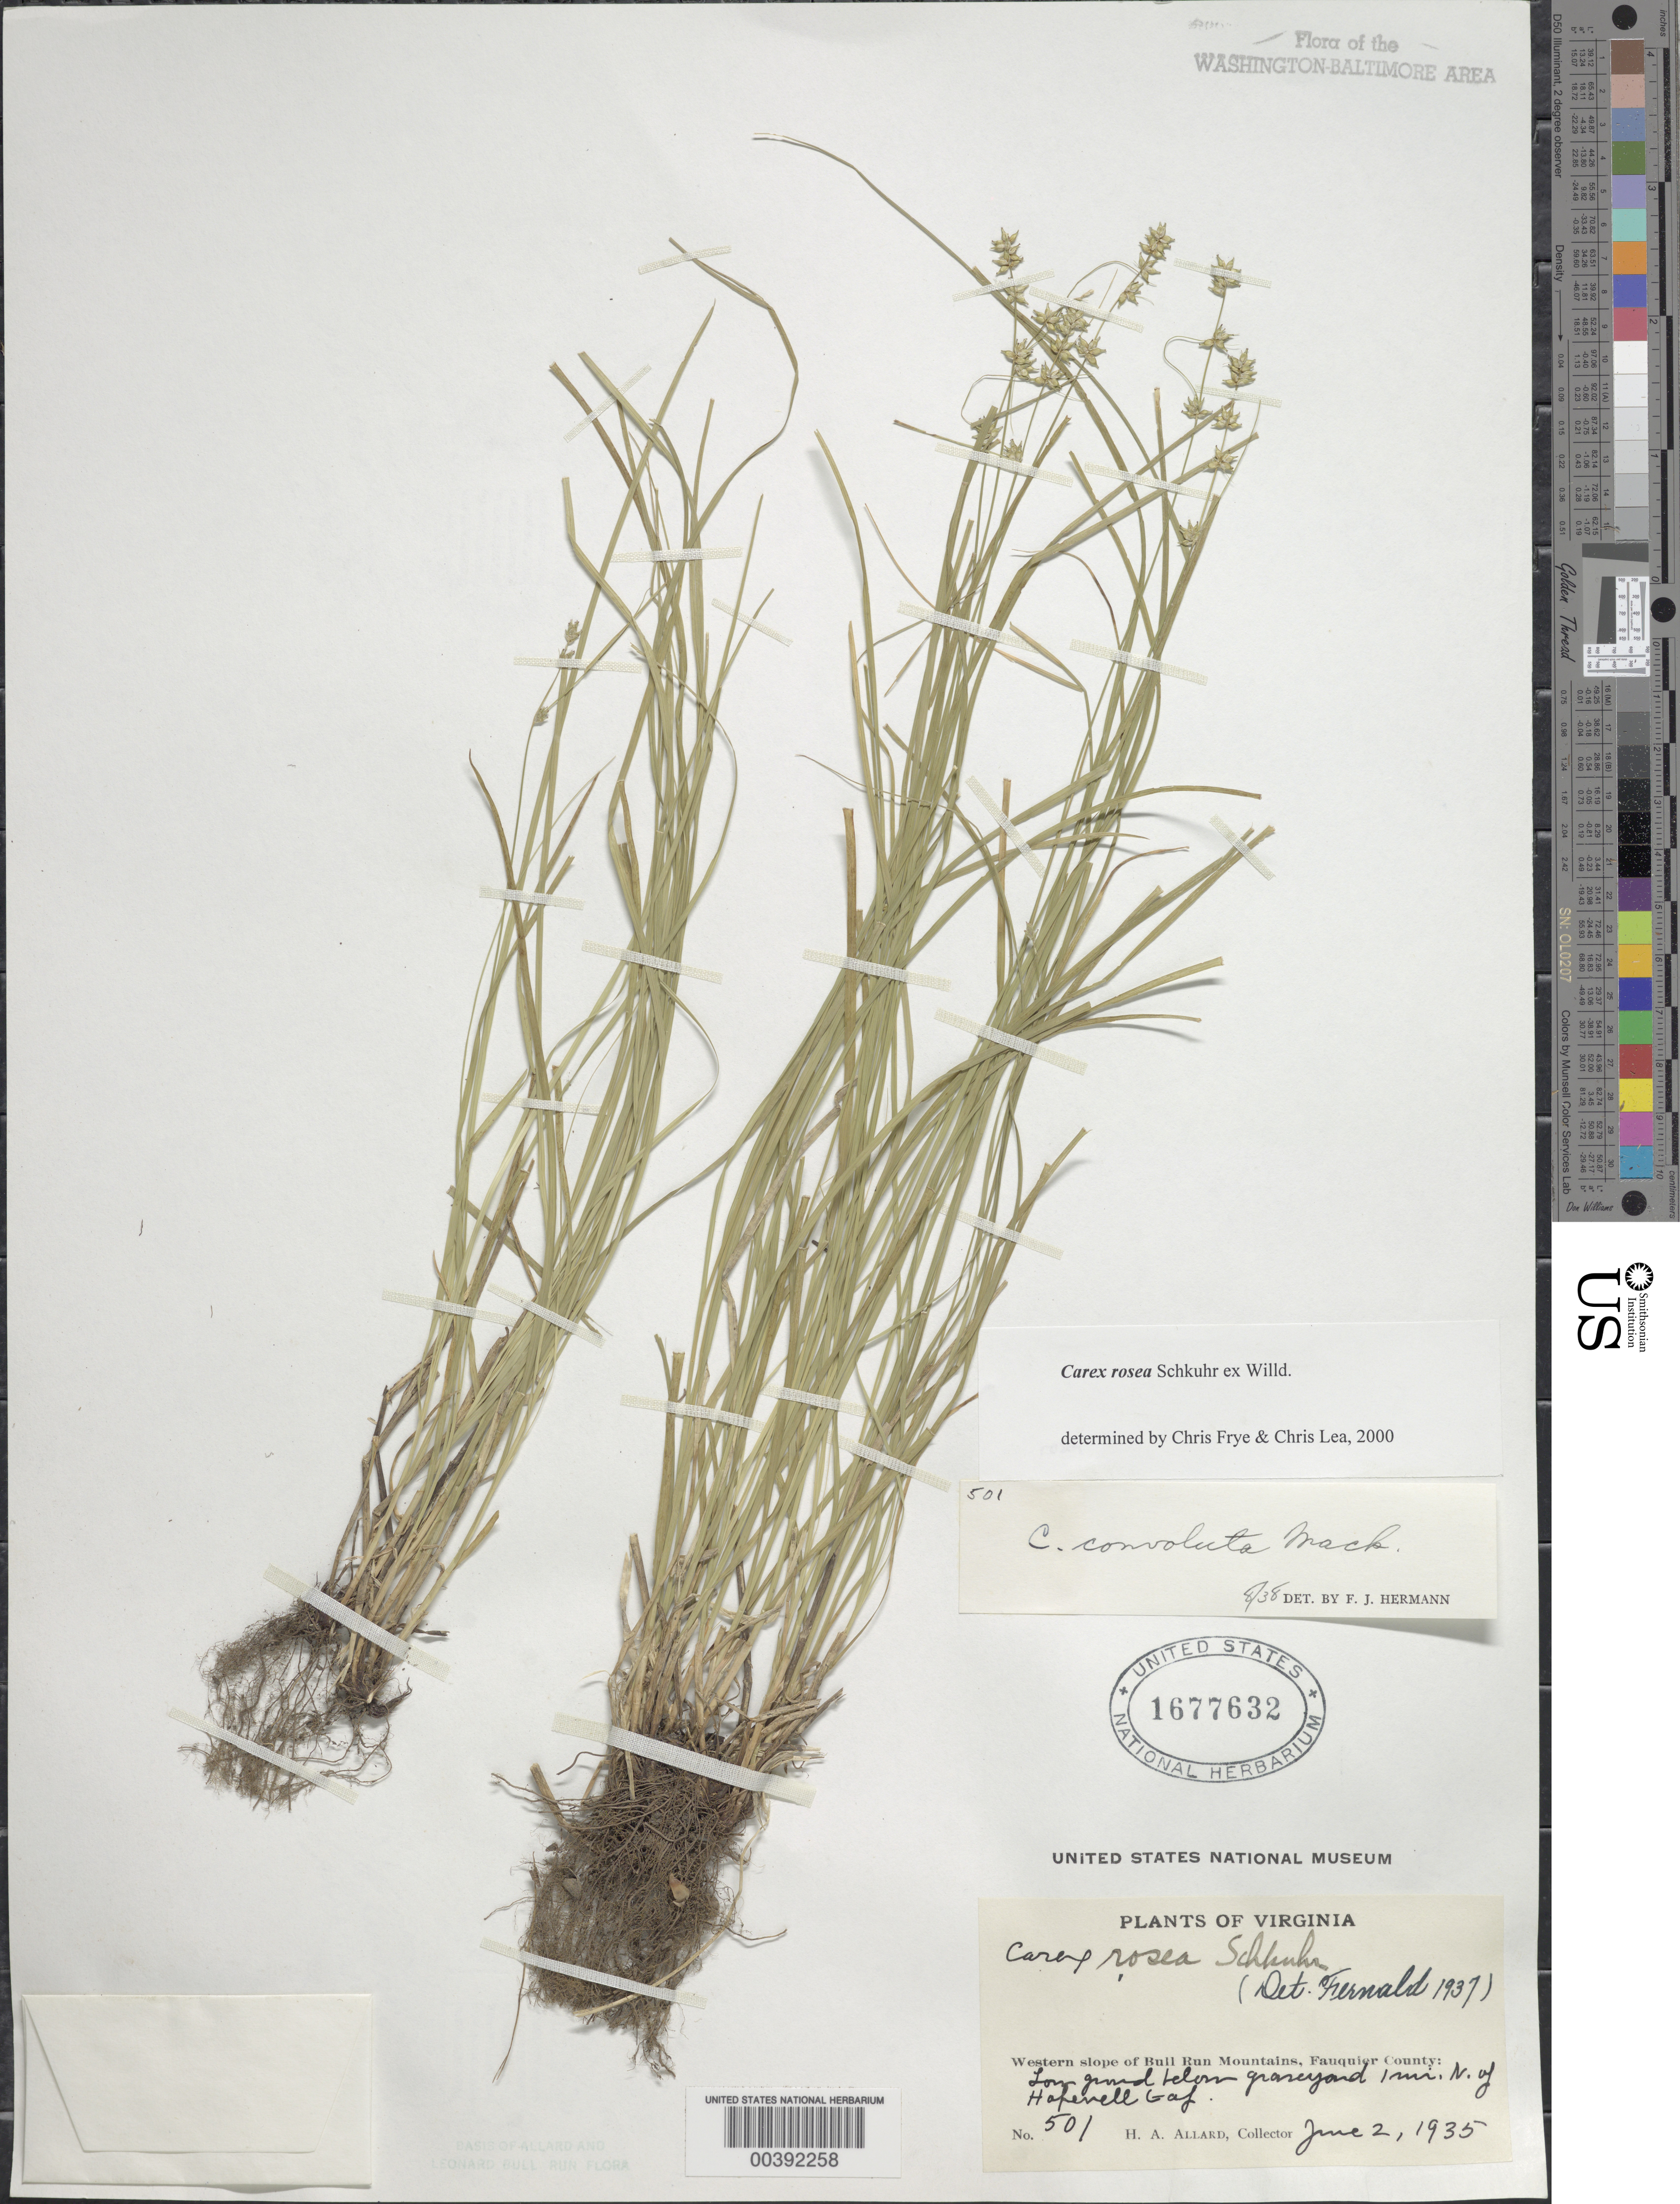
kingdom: Plantae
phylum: Tracheophyta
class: Liliopsida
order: Poales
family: Cyperaceae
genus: Carex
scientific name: Carex rosea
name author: Willd.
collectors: H. A. Allard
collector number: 501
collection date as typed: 02 Jun 1935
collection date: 1935-06-02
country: United States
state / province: Virginia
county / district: Fauquier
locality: North of Hopewell Gap Bull Run Mts.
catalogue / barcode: US 1677632